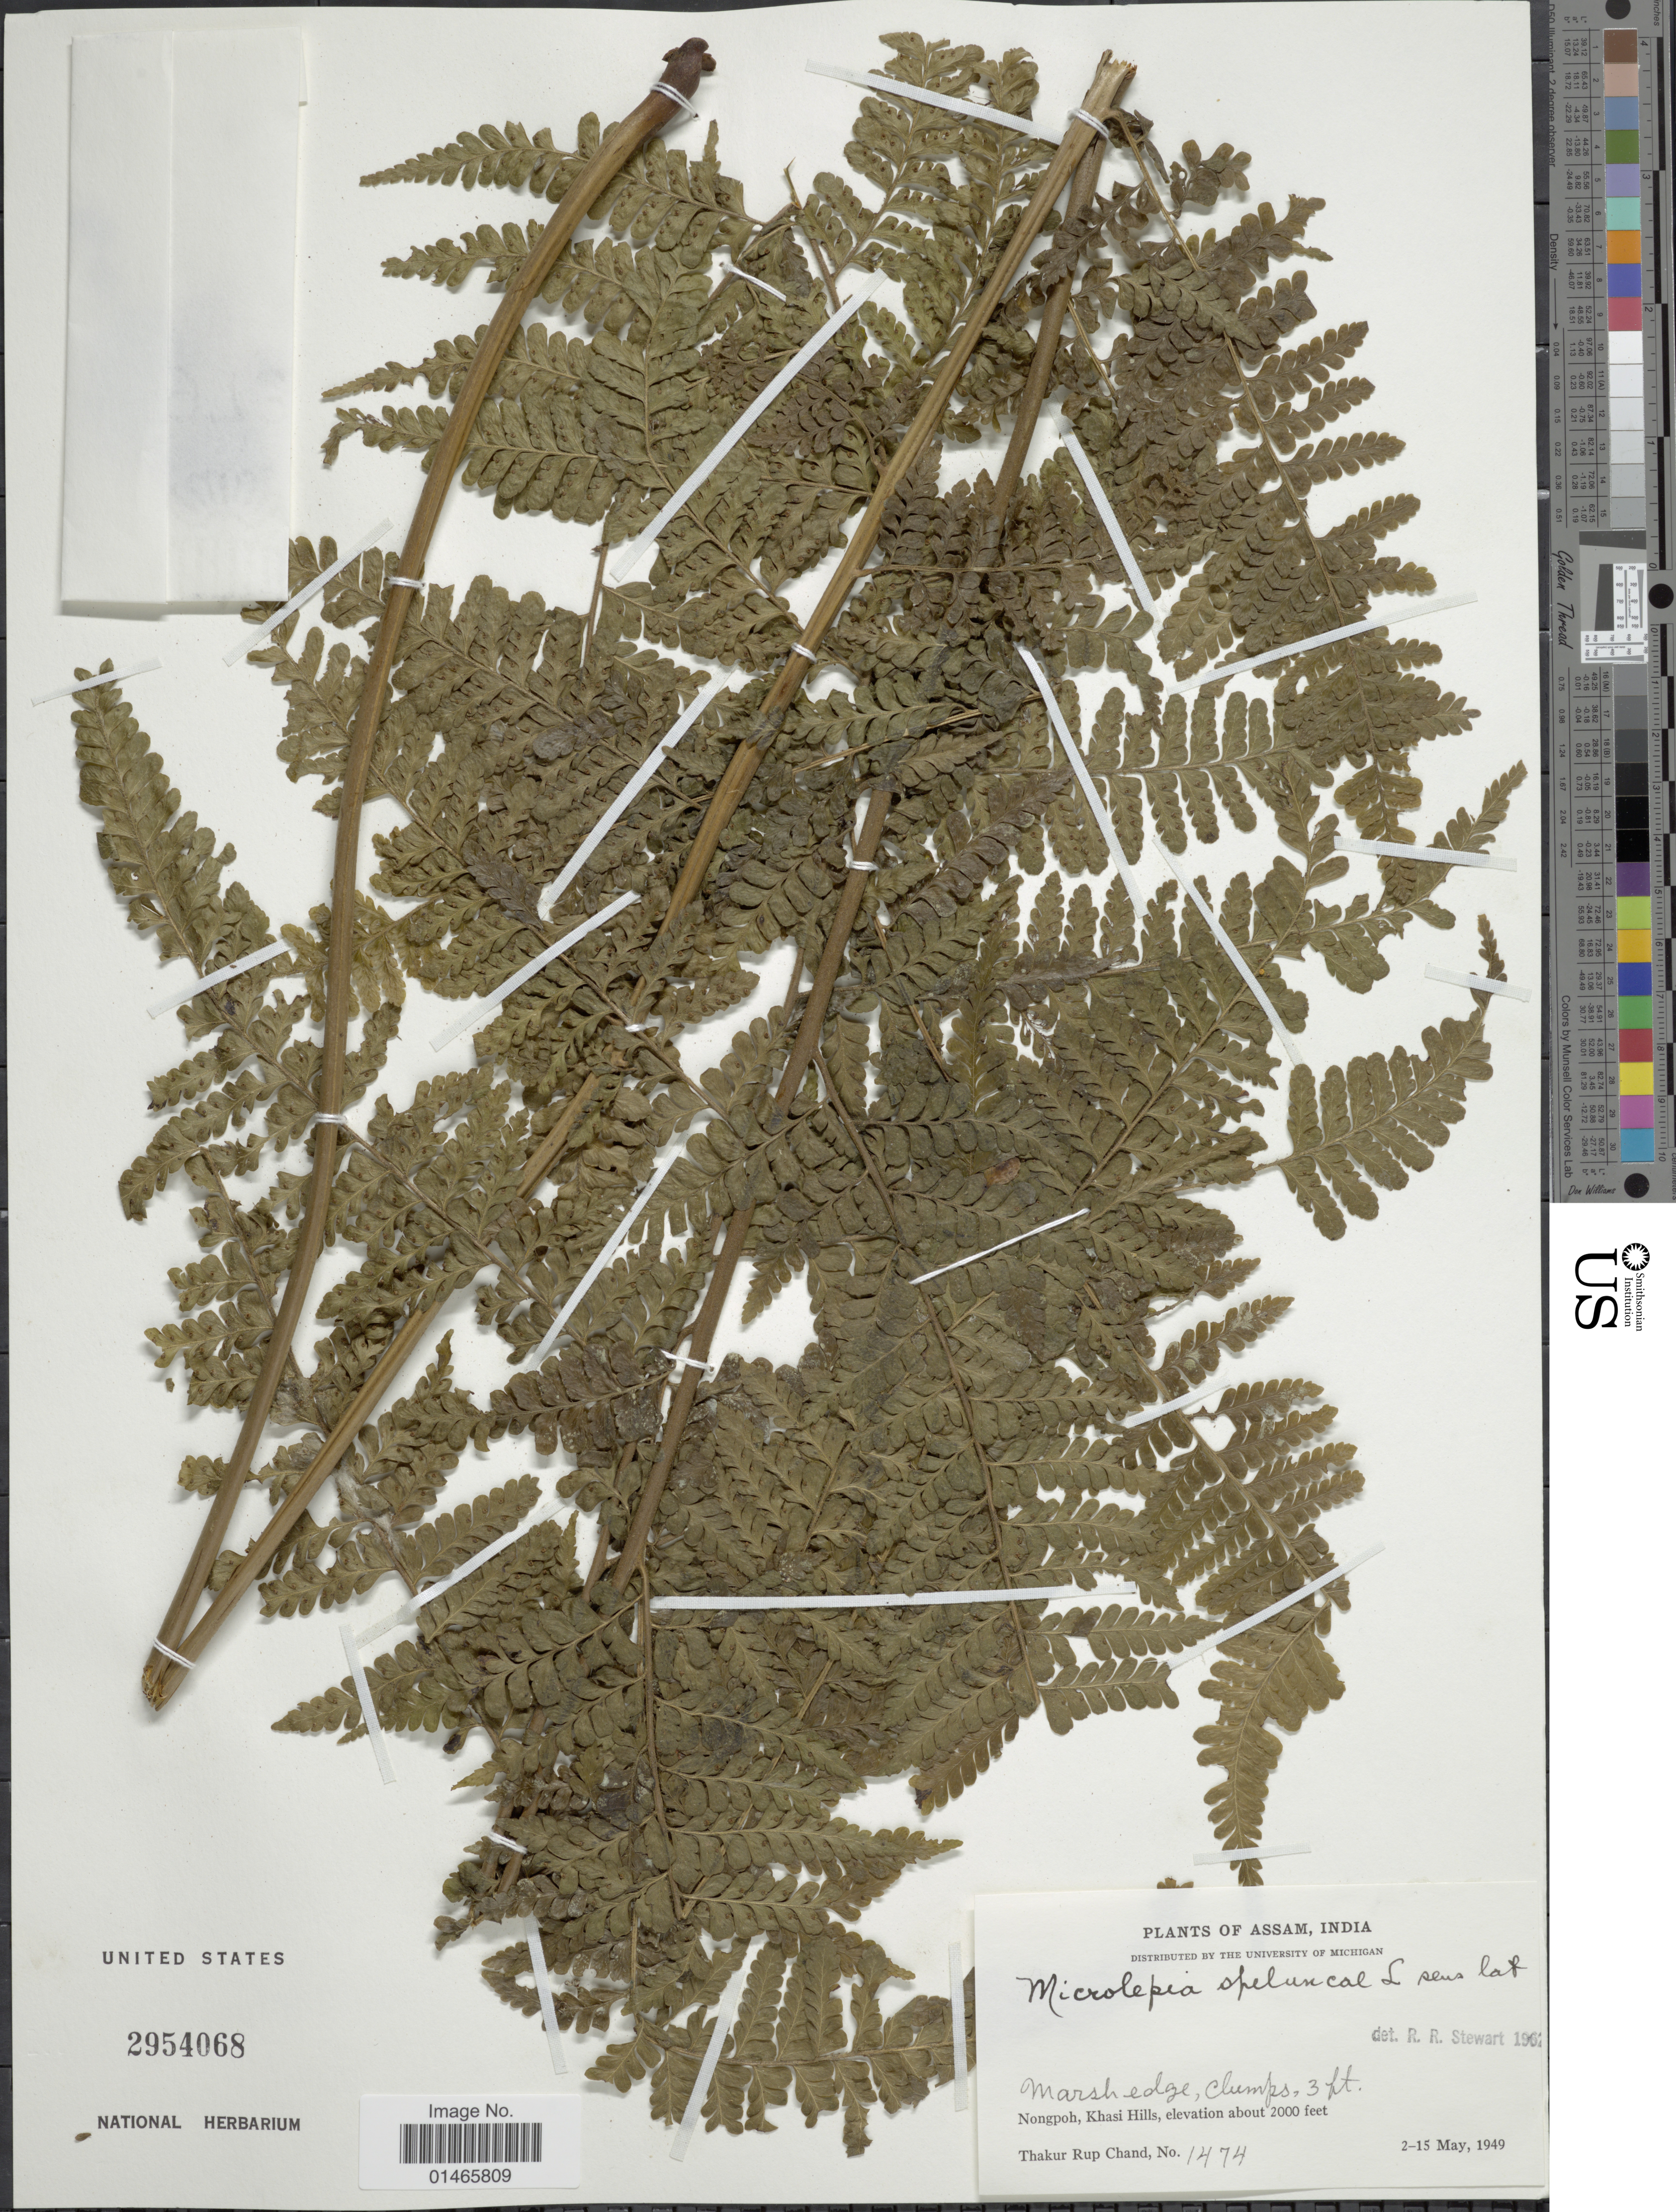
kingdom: Plantae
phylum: Tracheophyta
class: Polypodiopsida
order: Polypodiales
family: Dennstaedtiaceae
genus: Microlepia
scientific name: Microlepia speluncae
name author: (L.) T. Moore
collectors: T. R. Chand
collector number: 1474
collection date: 1949-05-02/1949-05-15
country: India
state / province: Meghalaya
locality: Nongpoh, Khasi Hills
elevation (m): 610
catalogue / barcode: US 2954068